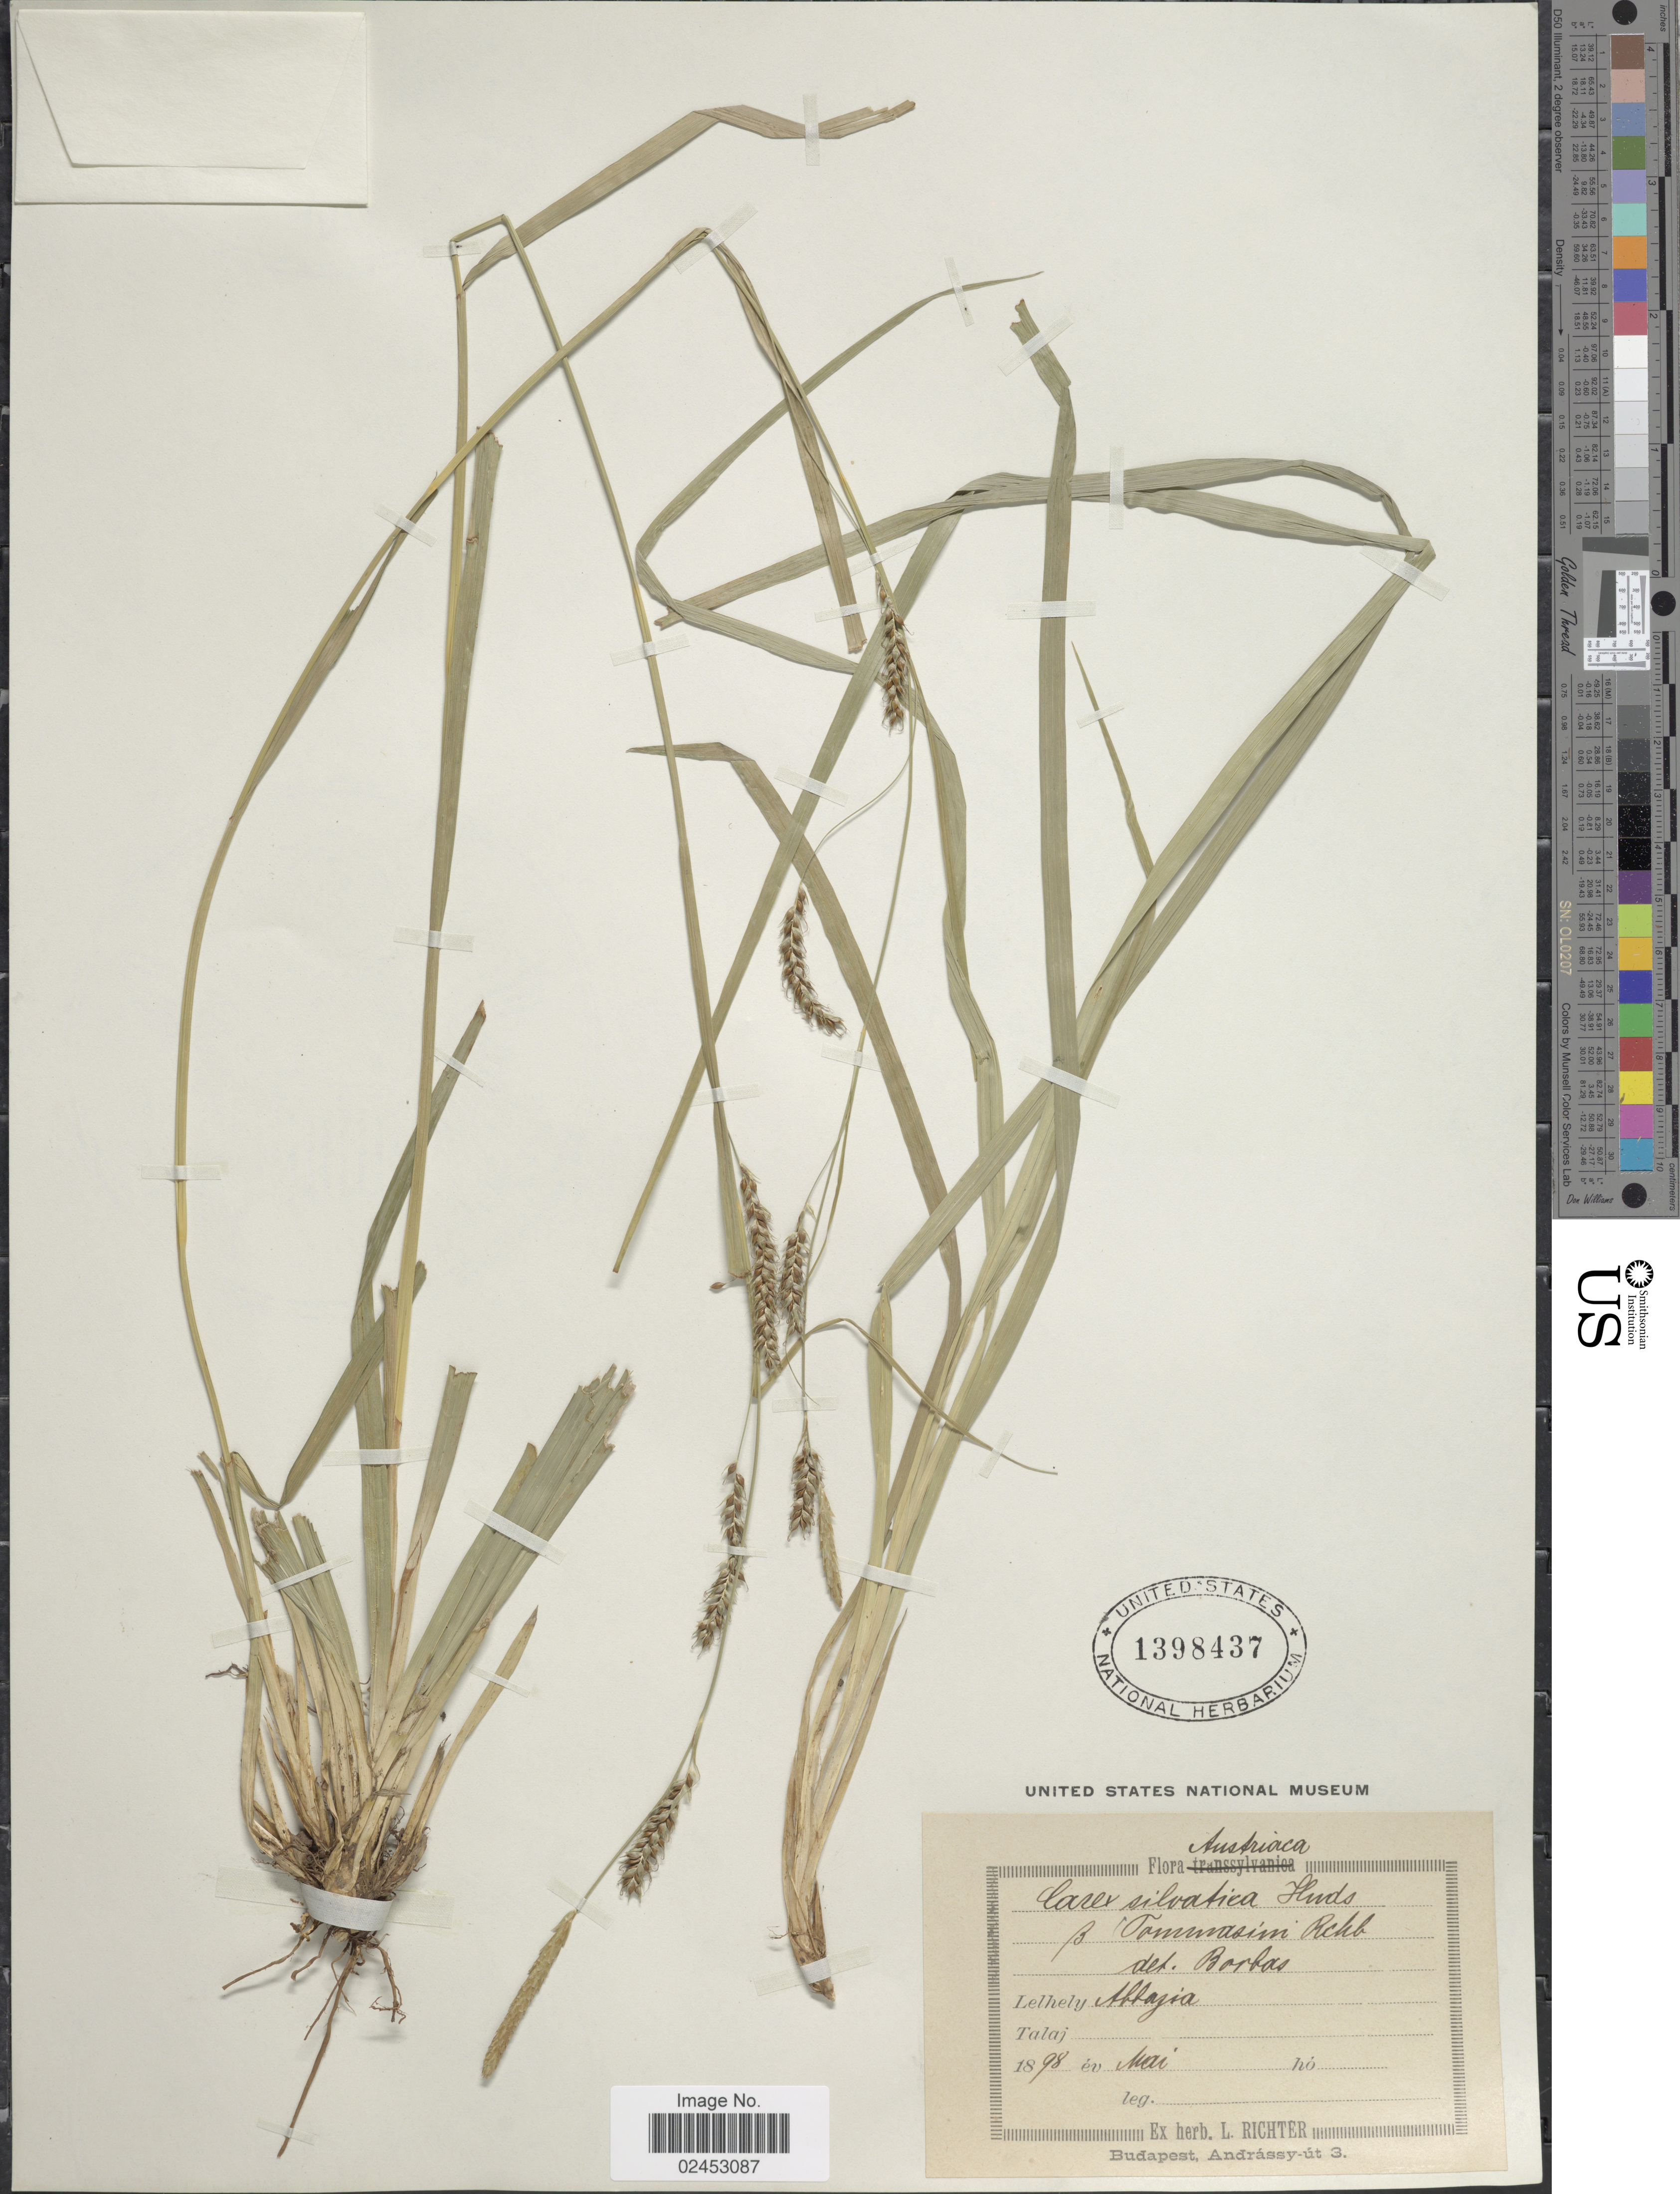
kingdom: Plantae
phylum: Tracheophyta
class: Liliopsida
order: Poales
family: Cyperaceae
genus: Carex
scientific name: Carex sylvatica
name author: Huds.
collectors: Ex herb. L. Richter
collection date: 1898-05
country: Austria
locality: Austriaca, Lelhely Abbazia [interpreted]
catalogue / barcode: US 1398437